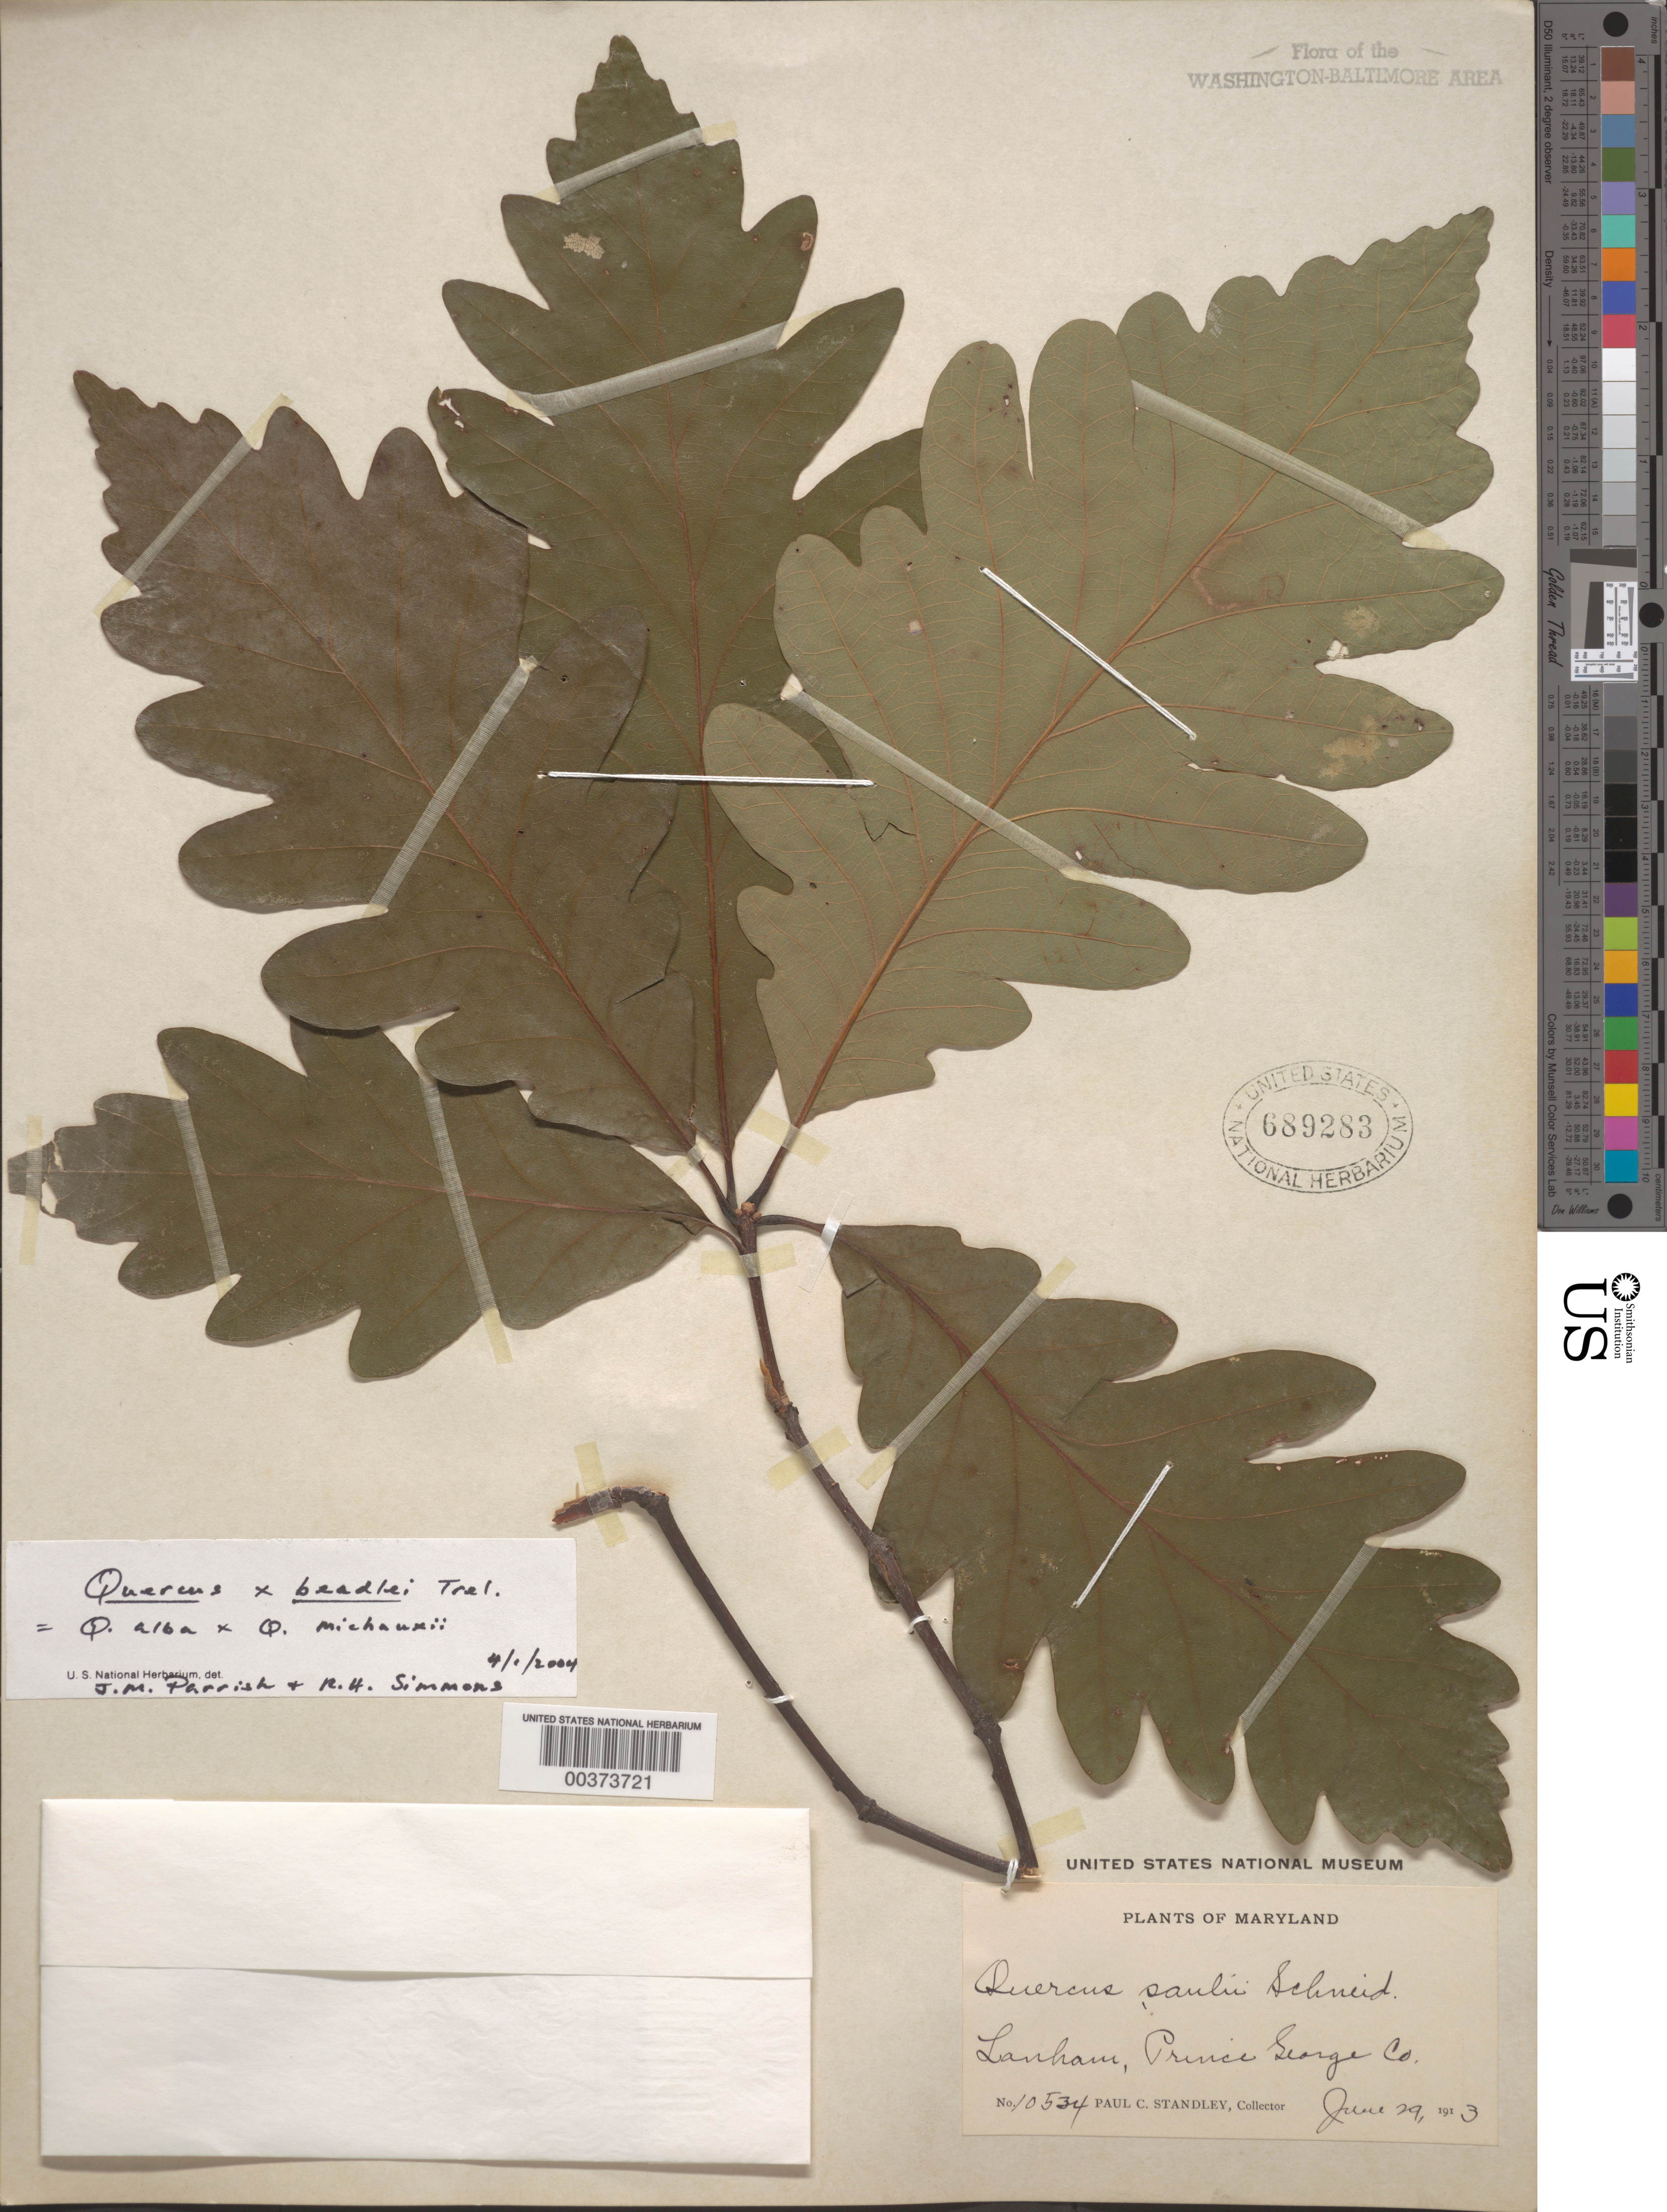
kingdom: Plantae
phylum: Tracheophyta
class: Magnoliopsida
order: Fagales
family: Fagaceae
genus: Quercus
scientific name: Quercus x beadlei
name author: Trel. ex E.J. Palmer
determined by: Simmons, R. H., (UNITED STATES)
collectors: P. C. Standley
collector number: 10534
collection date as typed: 29 Jun 1913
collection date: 1913-06-29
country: United States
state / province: Maryland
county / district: Prince George's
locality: Lanham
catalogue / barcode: US 689283